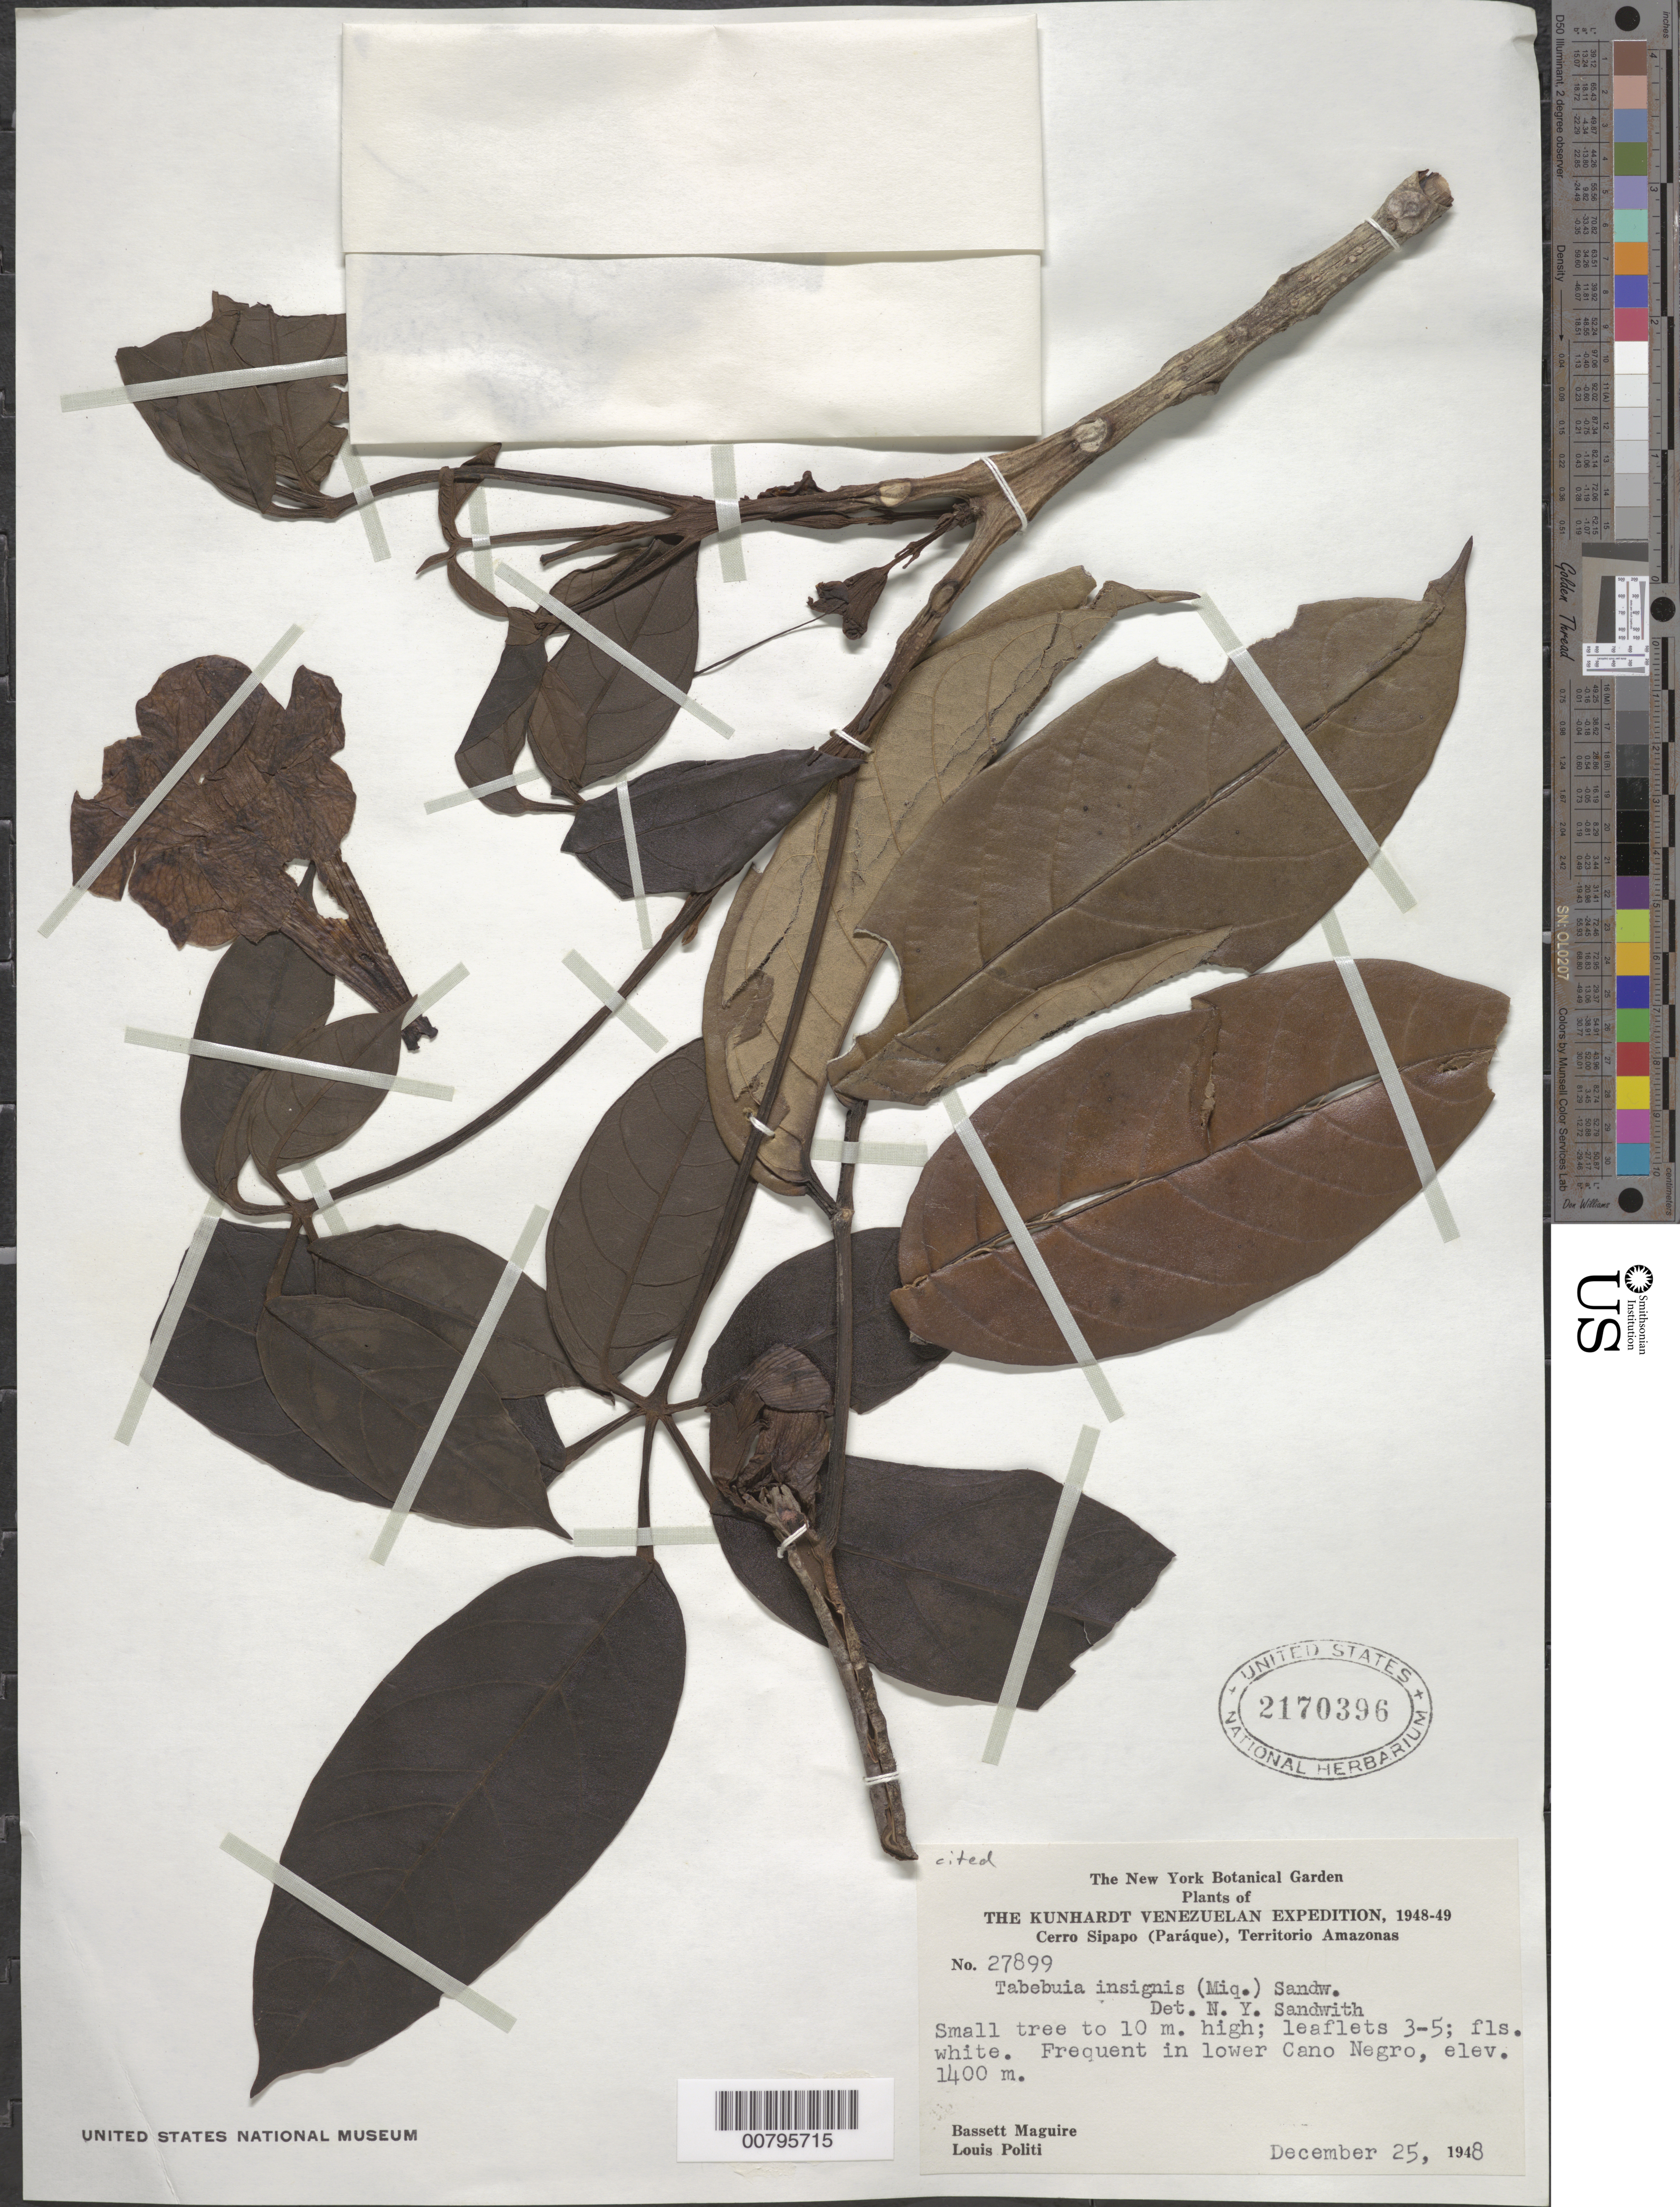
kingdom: Plantae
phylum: Tracheophyta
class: Magnoliopsida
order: Lamiales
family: Bignoniaceae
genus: Tabebuia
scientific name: Tabebuia insignis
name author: (Miq.) Sandwith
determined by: Sandwith, N. Y.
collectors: B. Maguire & L. Politi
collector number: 27899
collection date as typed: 25-Dec-48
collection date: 1948-12-25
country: Venezuela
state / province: Amazonas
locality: Cerro Sipapo (Paráque), Lower Caño Negro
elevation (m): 1400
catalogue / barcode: US 2170396